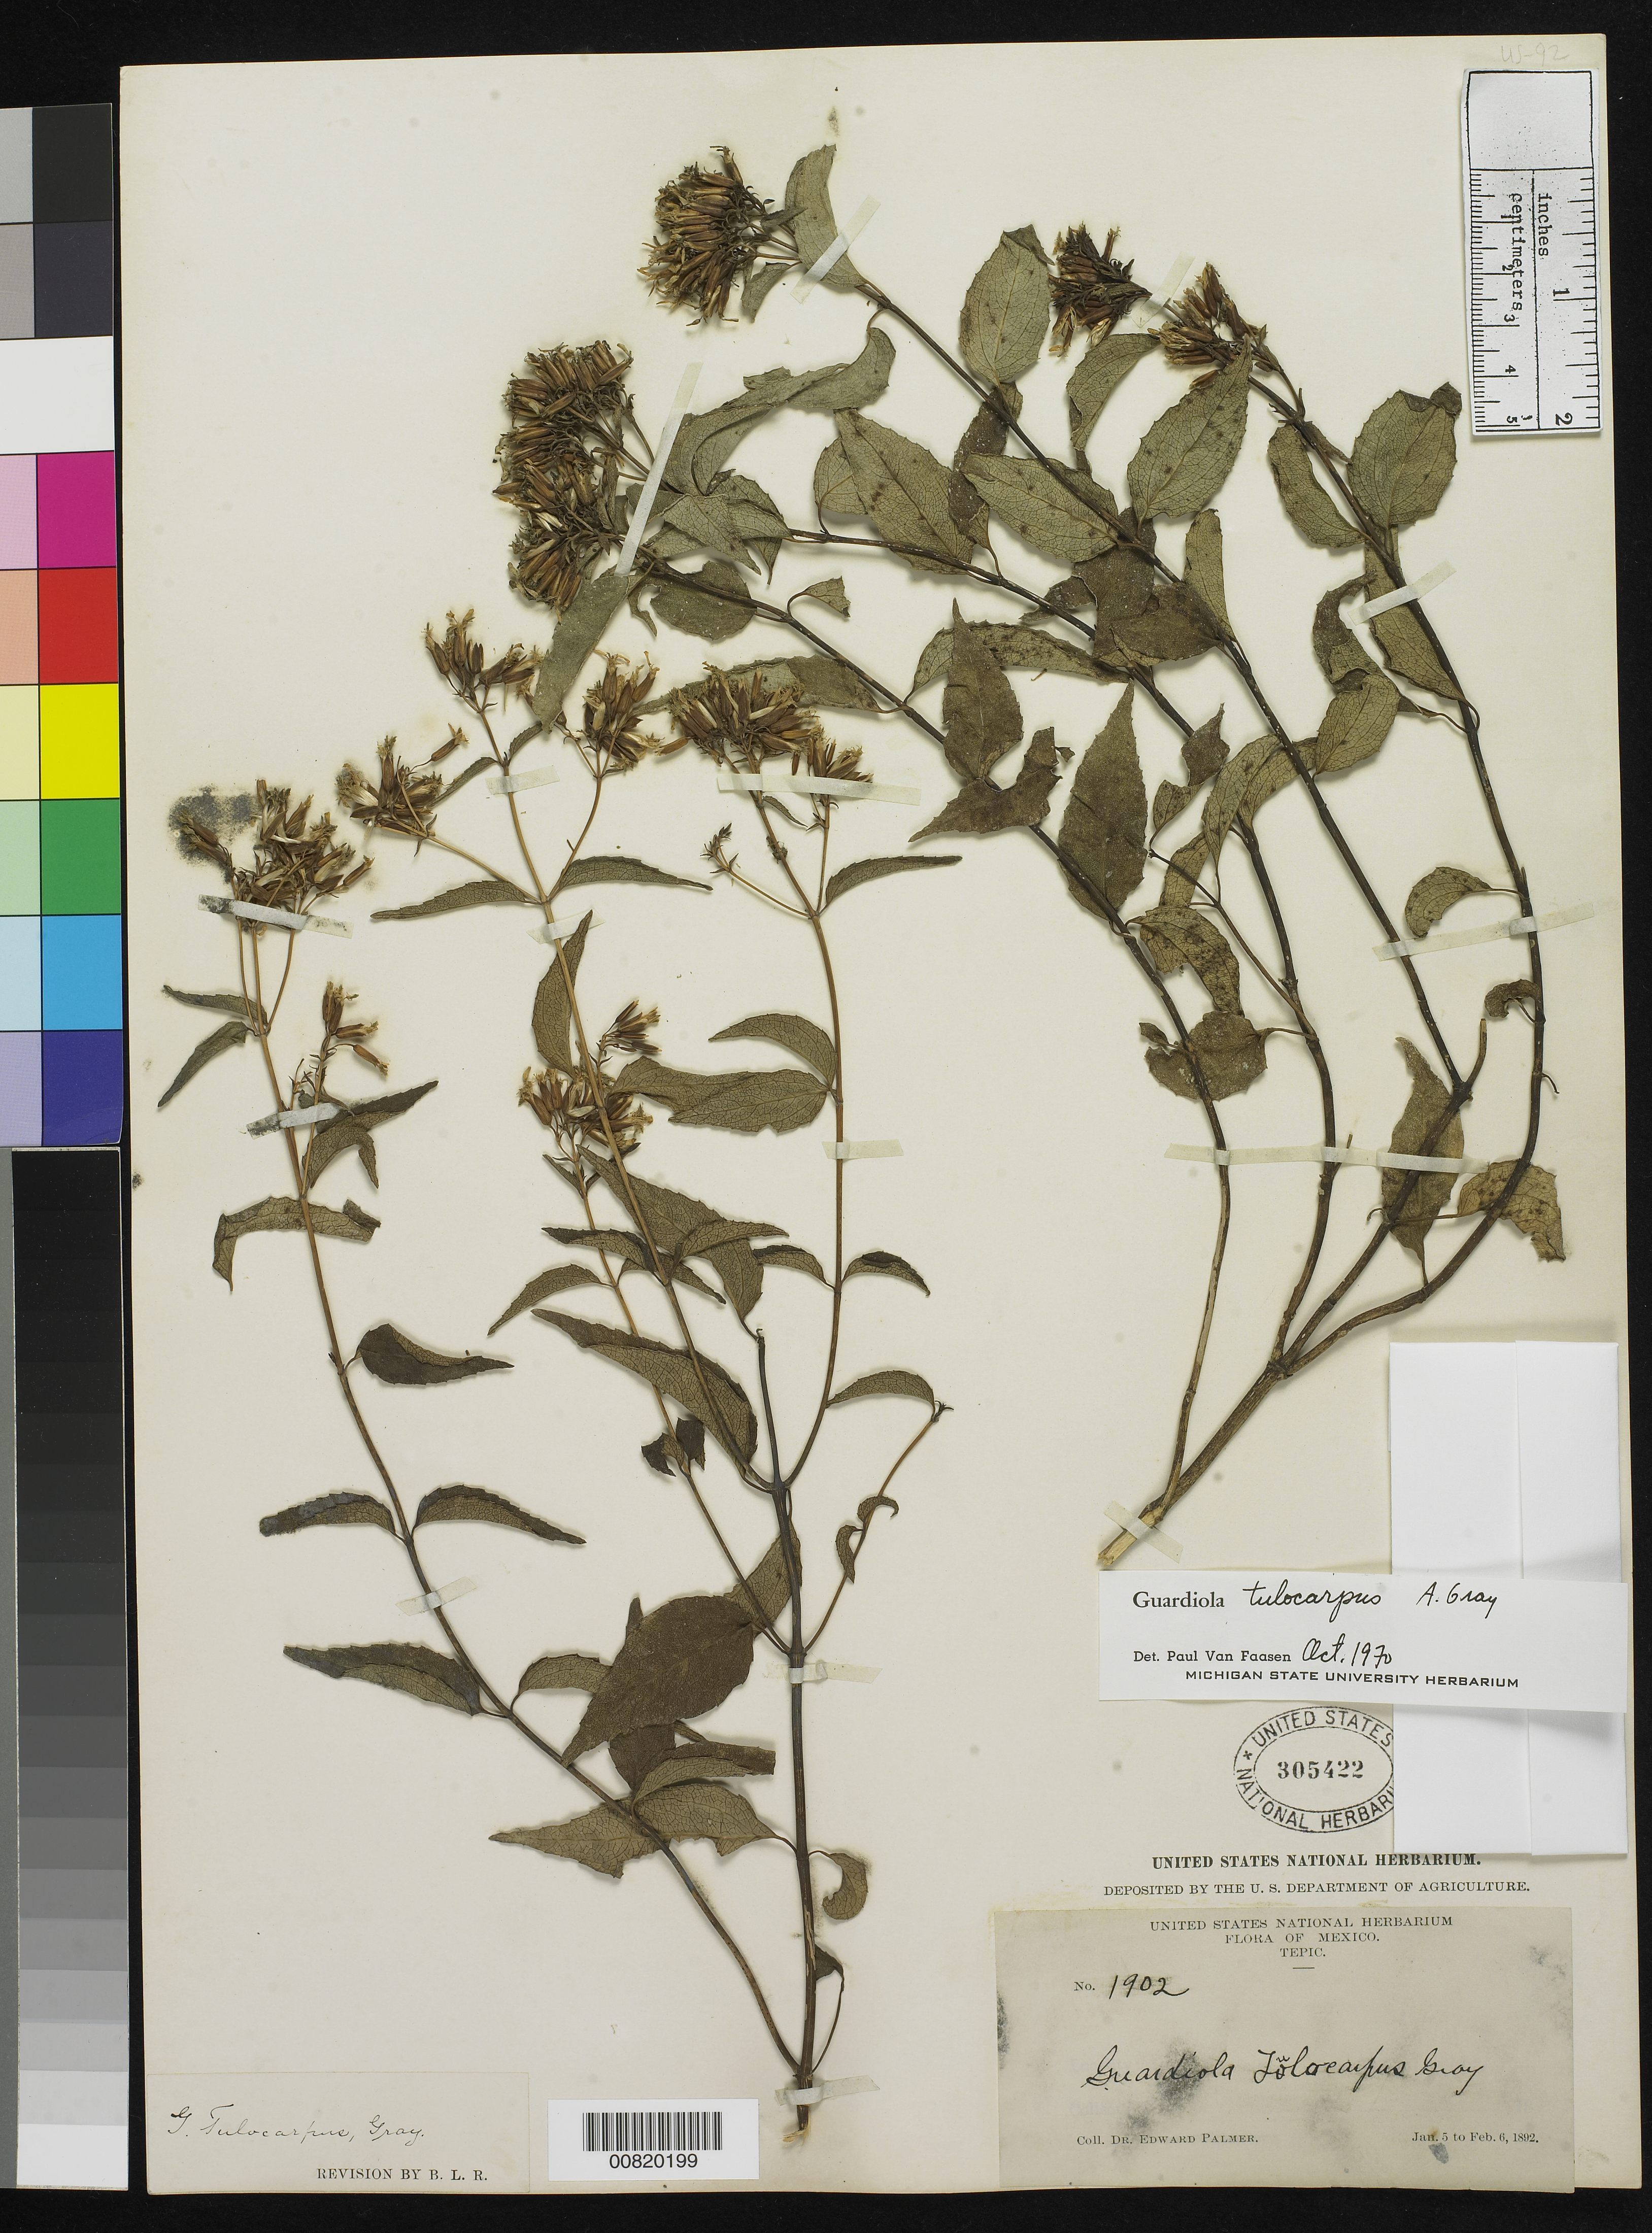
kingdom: Plantae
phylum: Tracheophyta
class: Magnoliopsida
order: Asterales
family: Asteraceae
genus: Guardiola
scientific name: Guardiola tulocarpus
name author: A. Gray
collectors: E. Palmer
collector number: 1902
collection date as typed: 05 Jan 1892 to 06 Feb 1892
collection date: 1892-01-05/1892-02-06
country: Mexico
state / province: Nayarit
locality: Tepic, Nayarit.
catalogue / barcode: US 305422